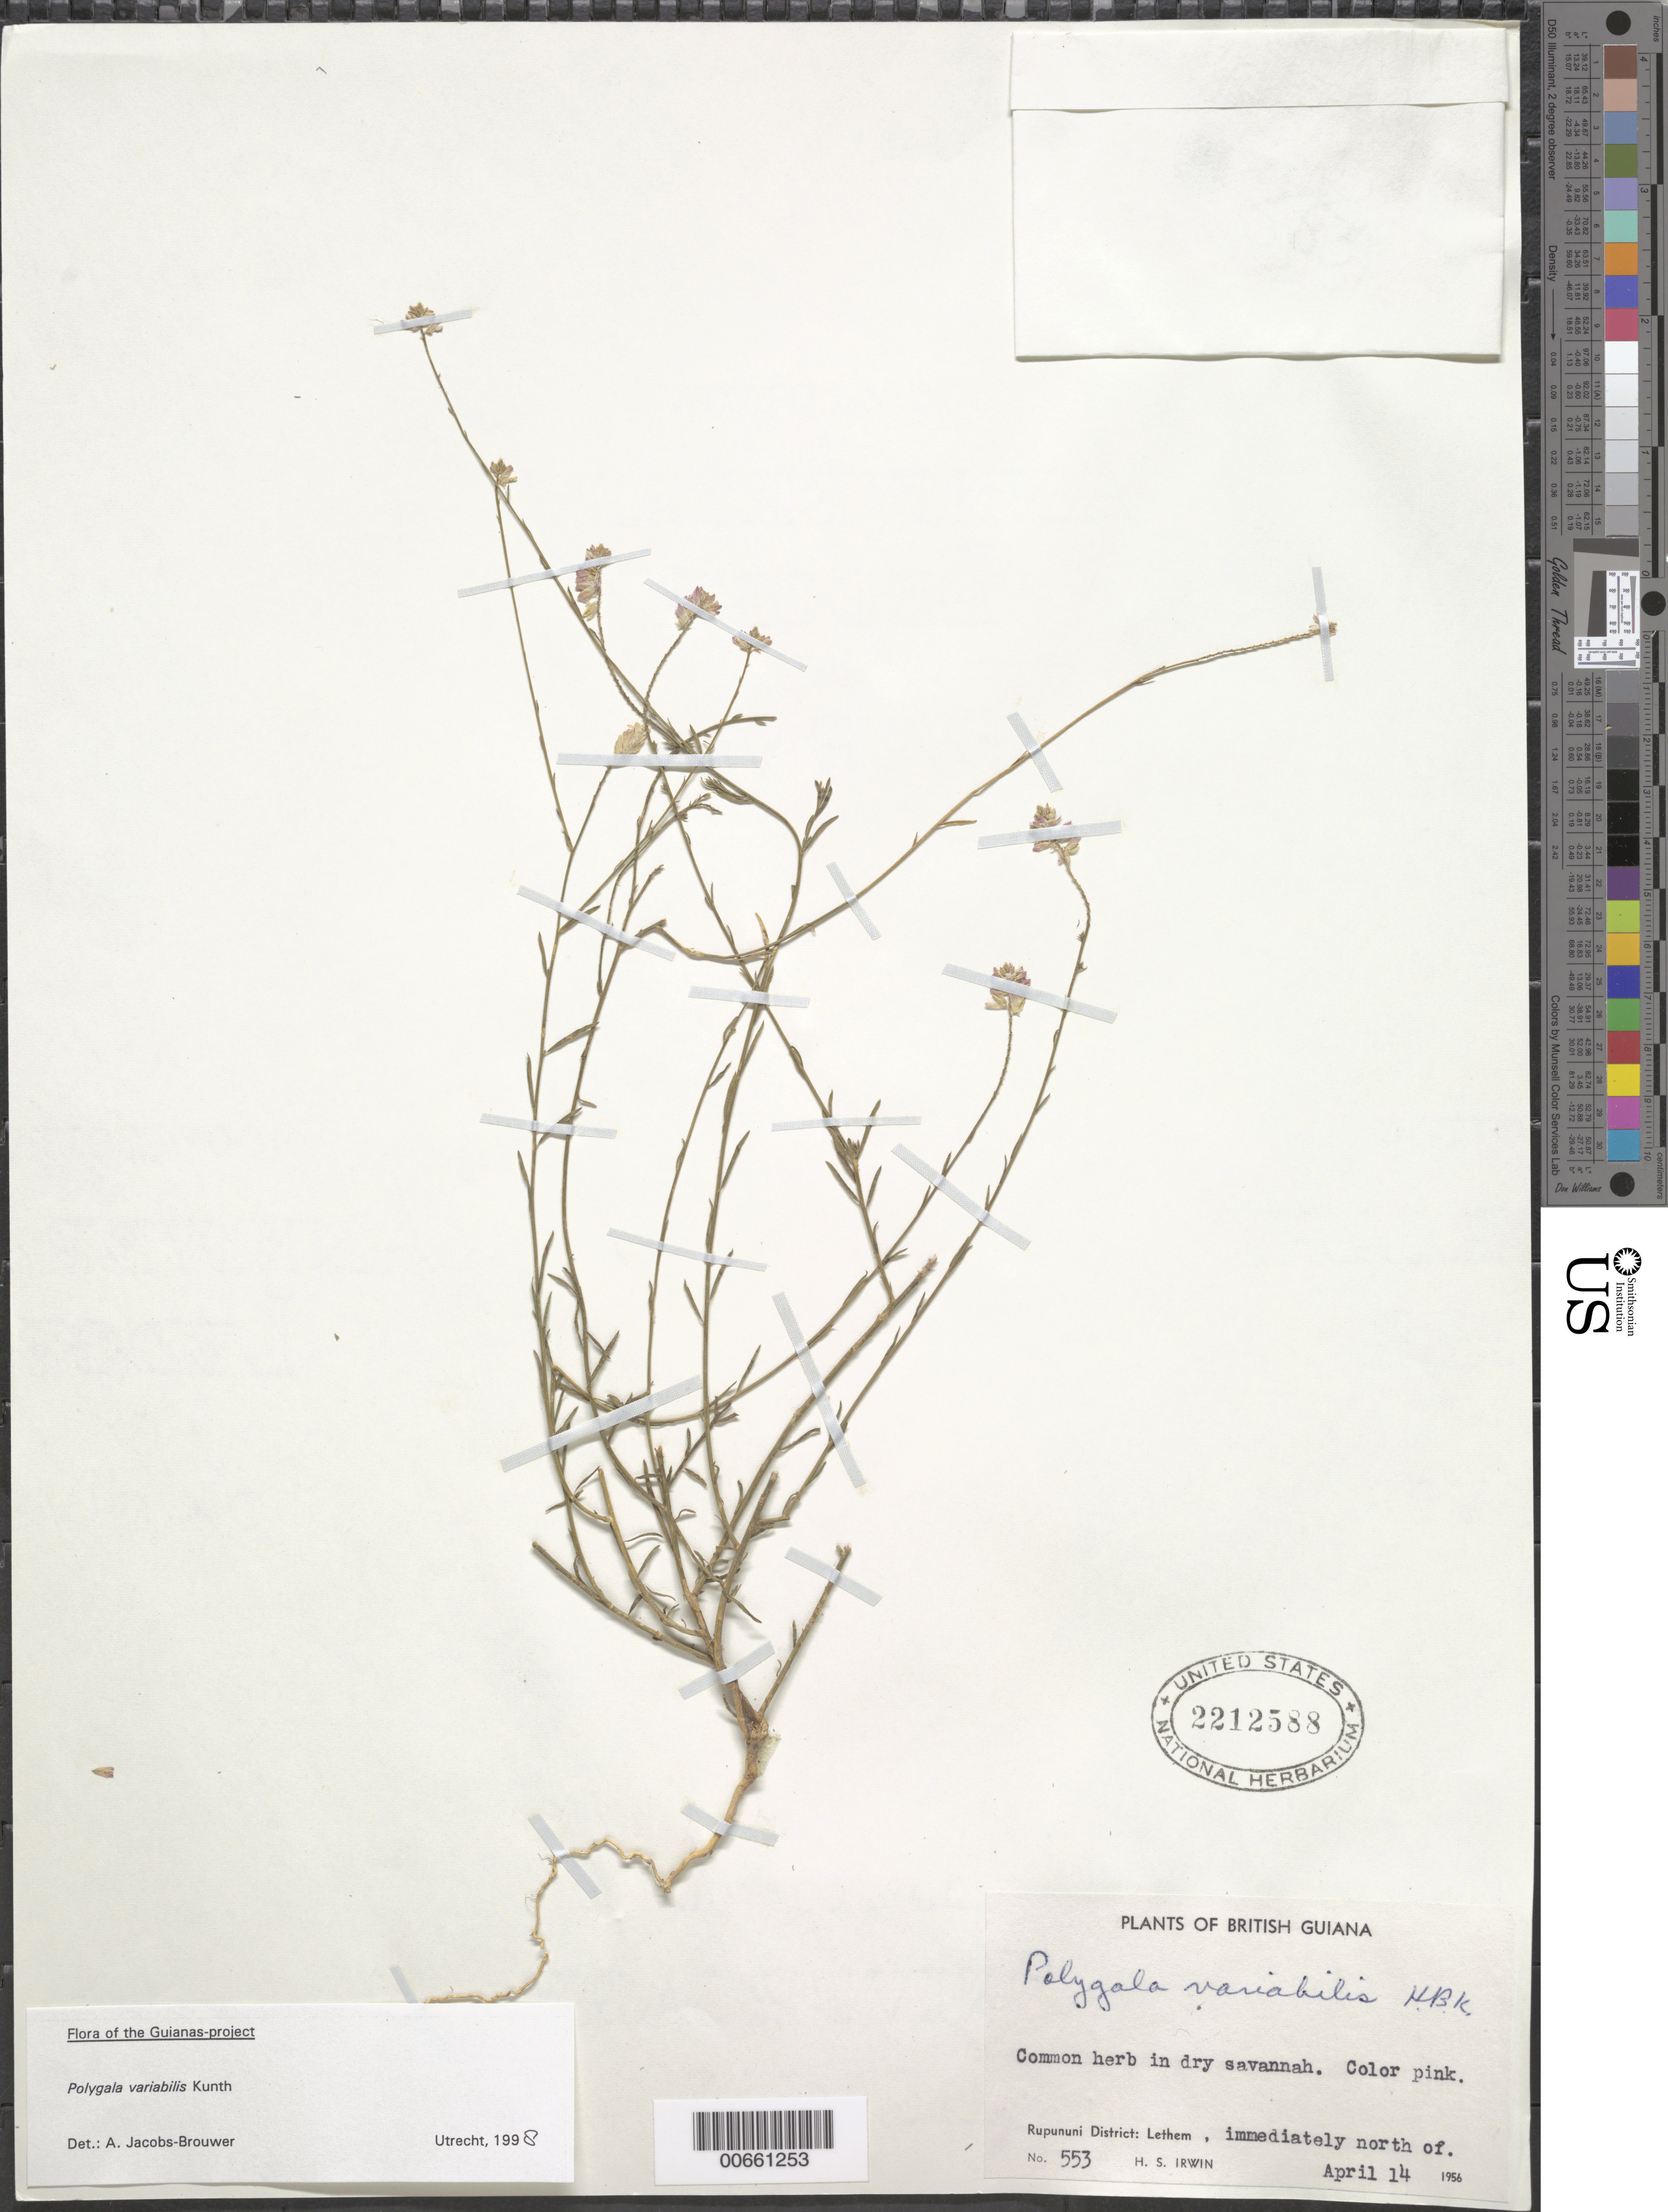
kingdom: Plantae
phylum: Tracheophyta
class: Magnoliopsida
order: Fabales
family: Polygalaceae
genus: Polygala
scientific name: Polygala variabilis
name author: Kunth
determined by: Jacobs-Brouwer, A.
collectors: H. Irwin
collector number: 553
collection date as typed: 14-Apr-56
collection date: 1956-04-14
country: Guyana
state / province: U. Takutu-U. Essequibo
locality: Rupununi Dist., immediately N of Lethem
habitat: Dry savanna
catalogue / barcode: US 2212588